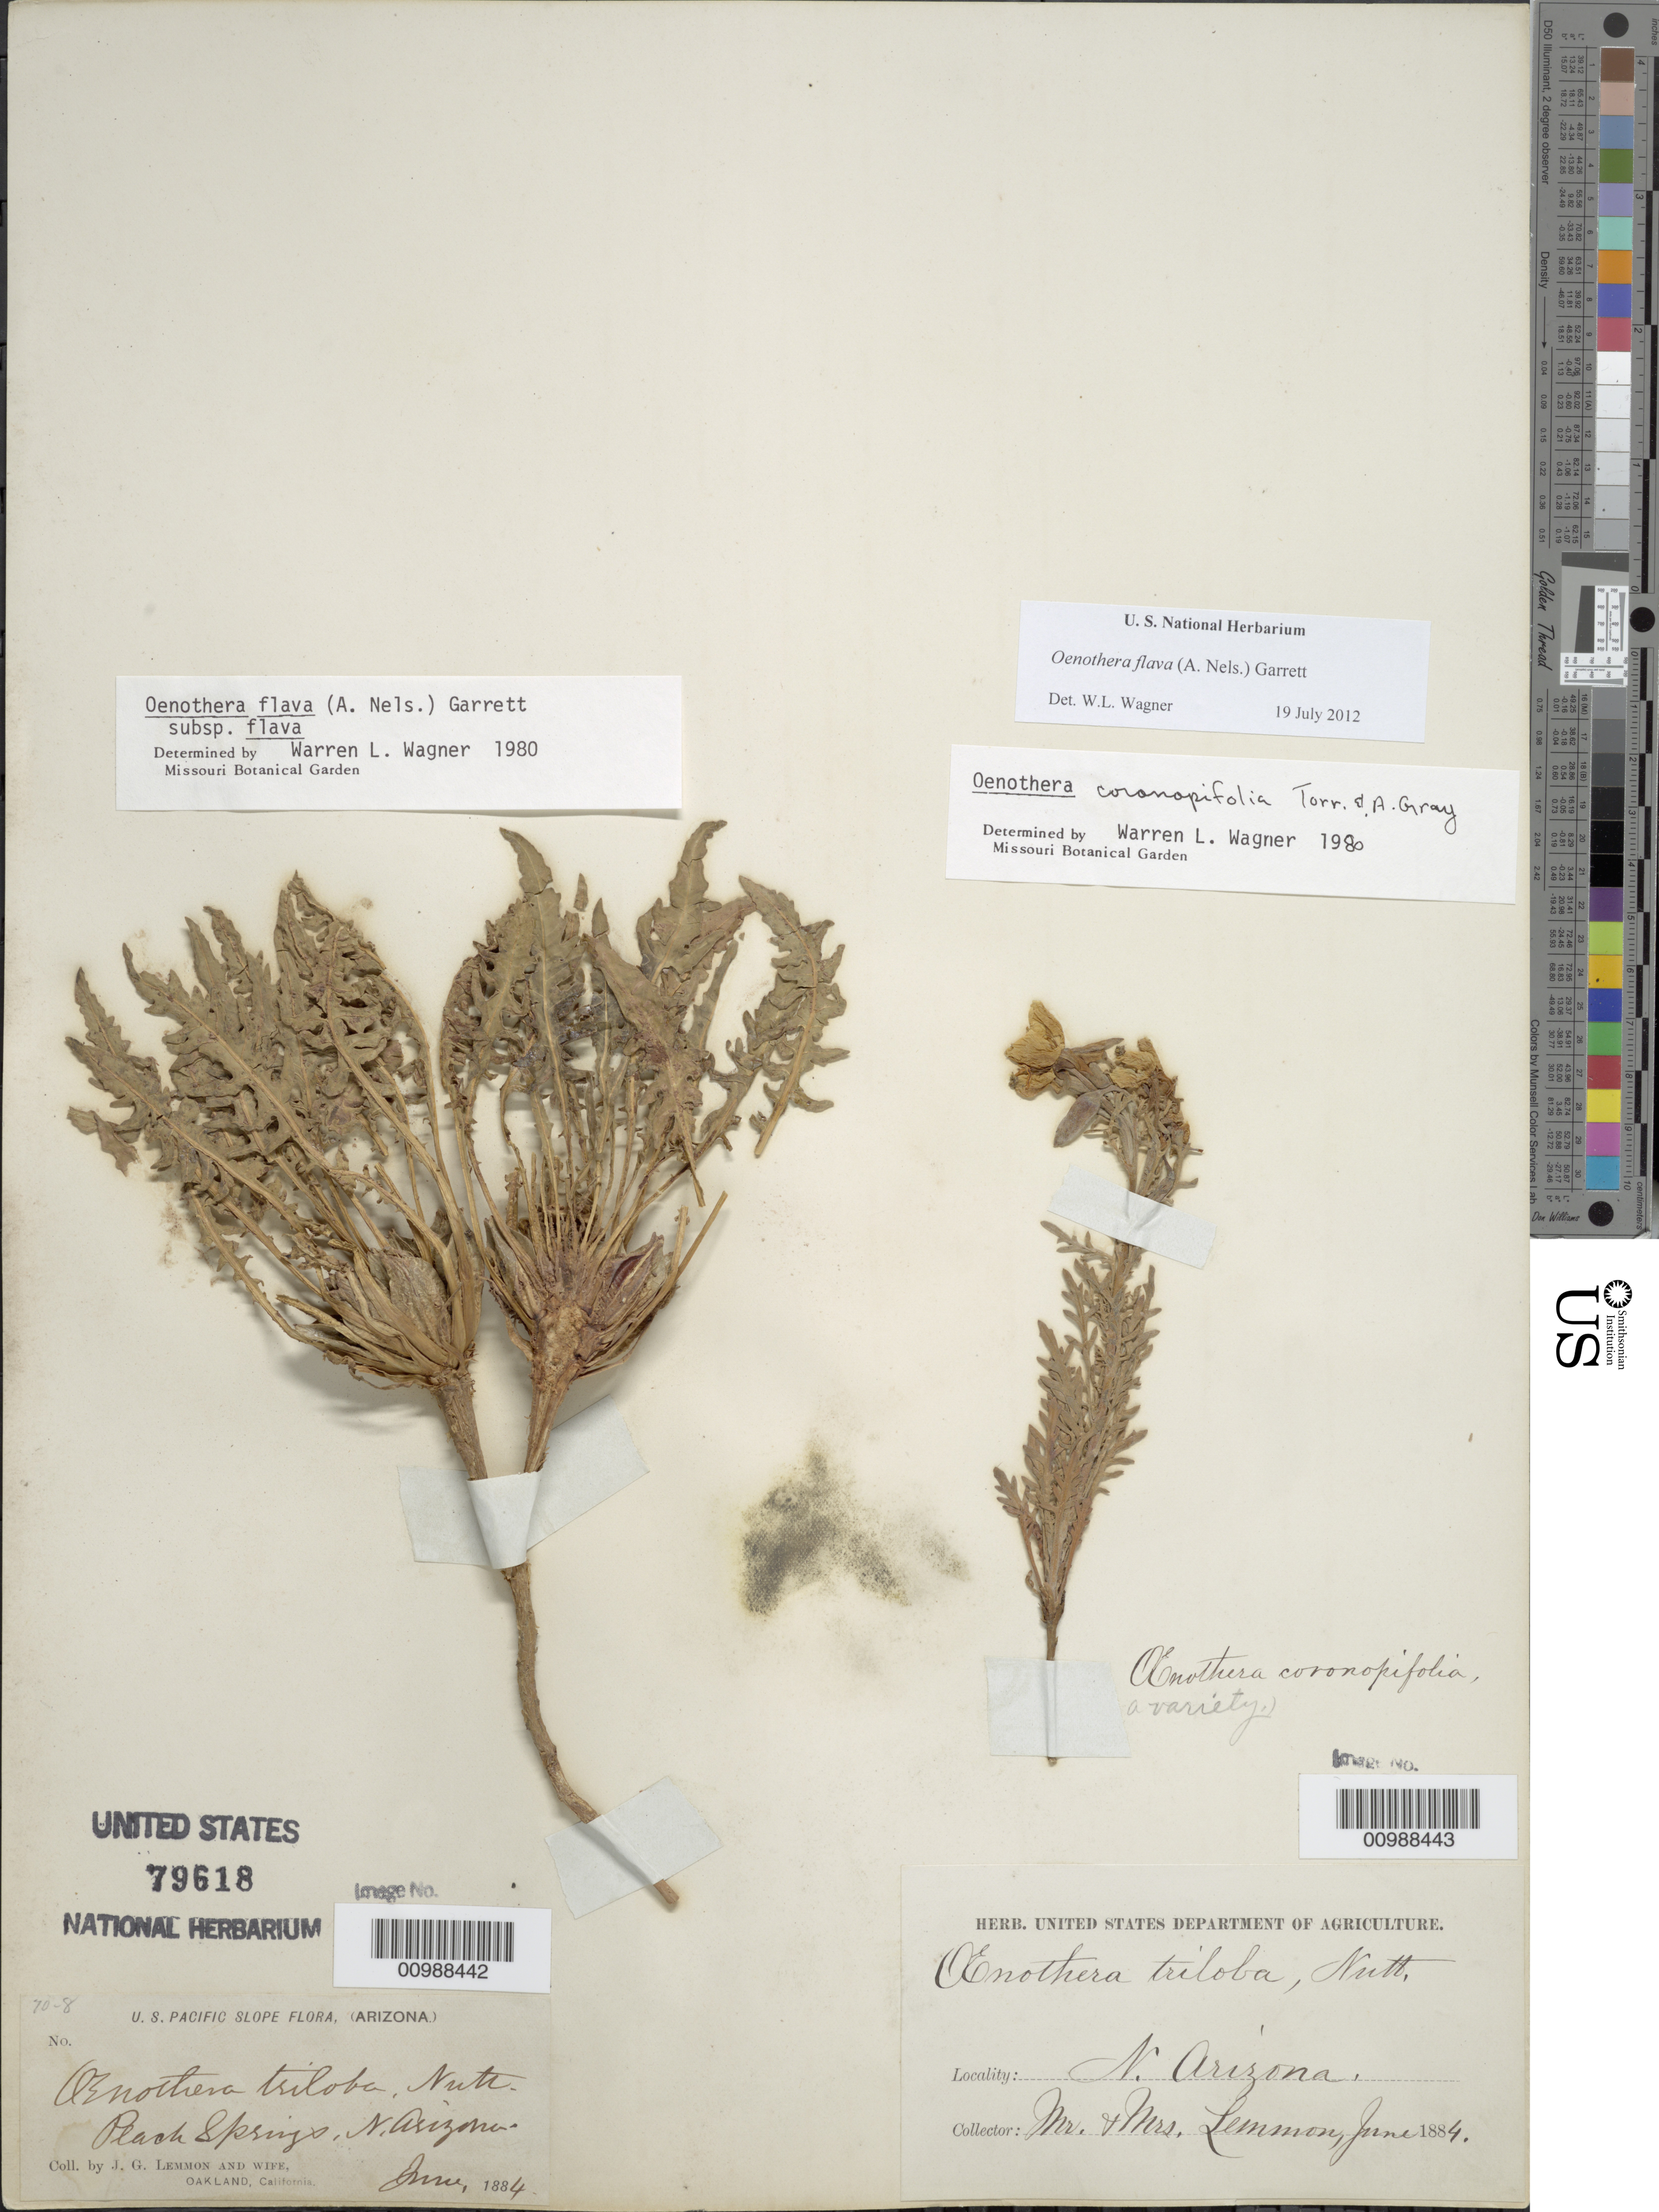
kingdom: Plantae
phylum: Tracheophyta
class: Magnoliopsida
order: Myrtales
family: Onagraceae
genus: Oenothera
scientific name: Oenothera flava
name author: (A. Nelson) Garrett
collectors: J. G. Lemmon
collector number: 708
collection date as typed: Jun 1884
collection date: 1884-06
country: United States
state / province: Arizona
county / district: Mohave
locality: Peach Springs, North Arizona.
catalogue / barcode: US 79618